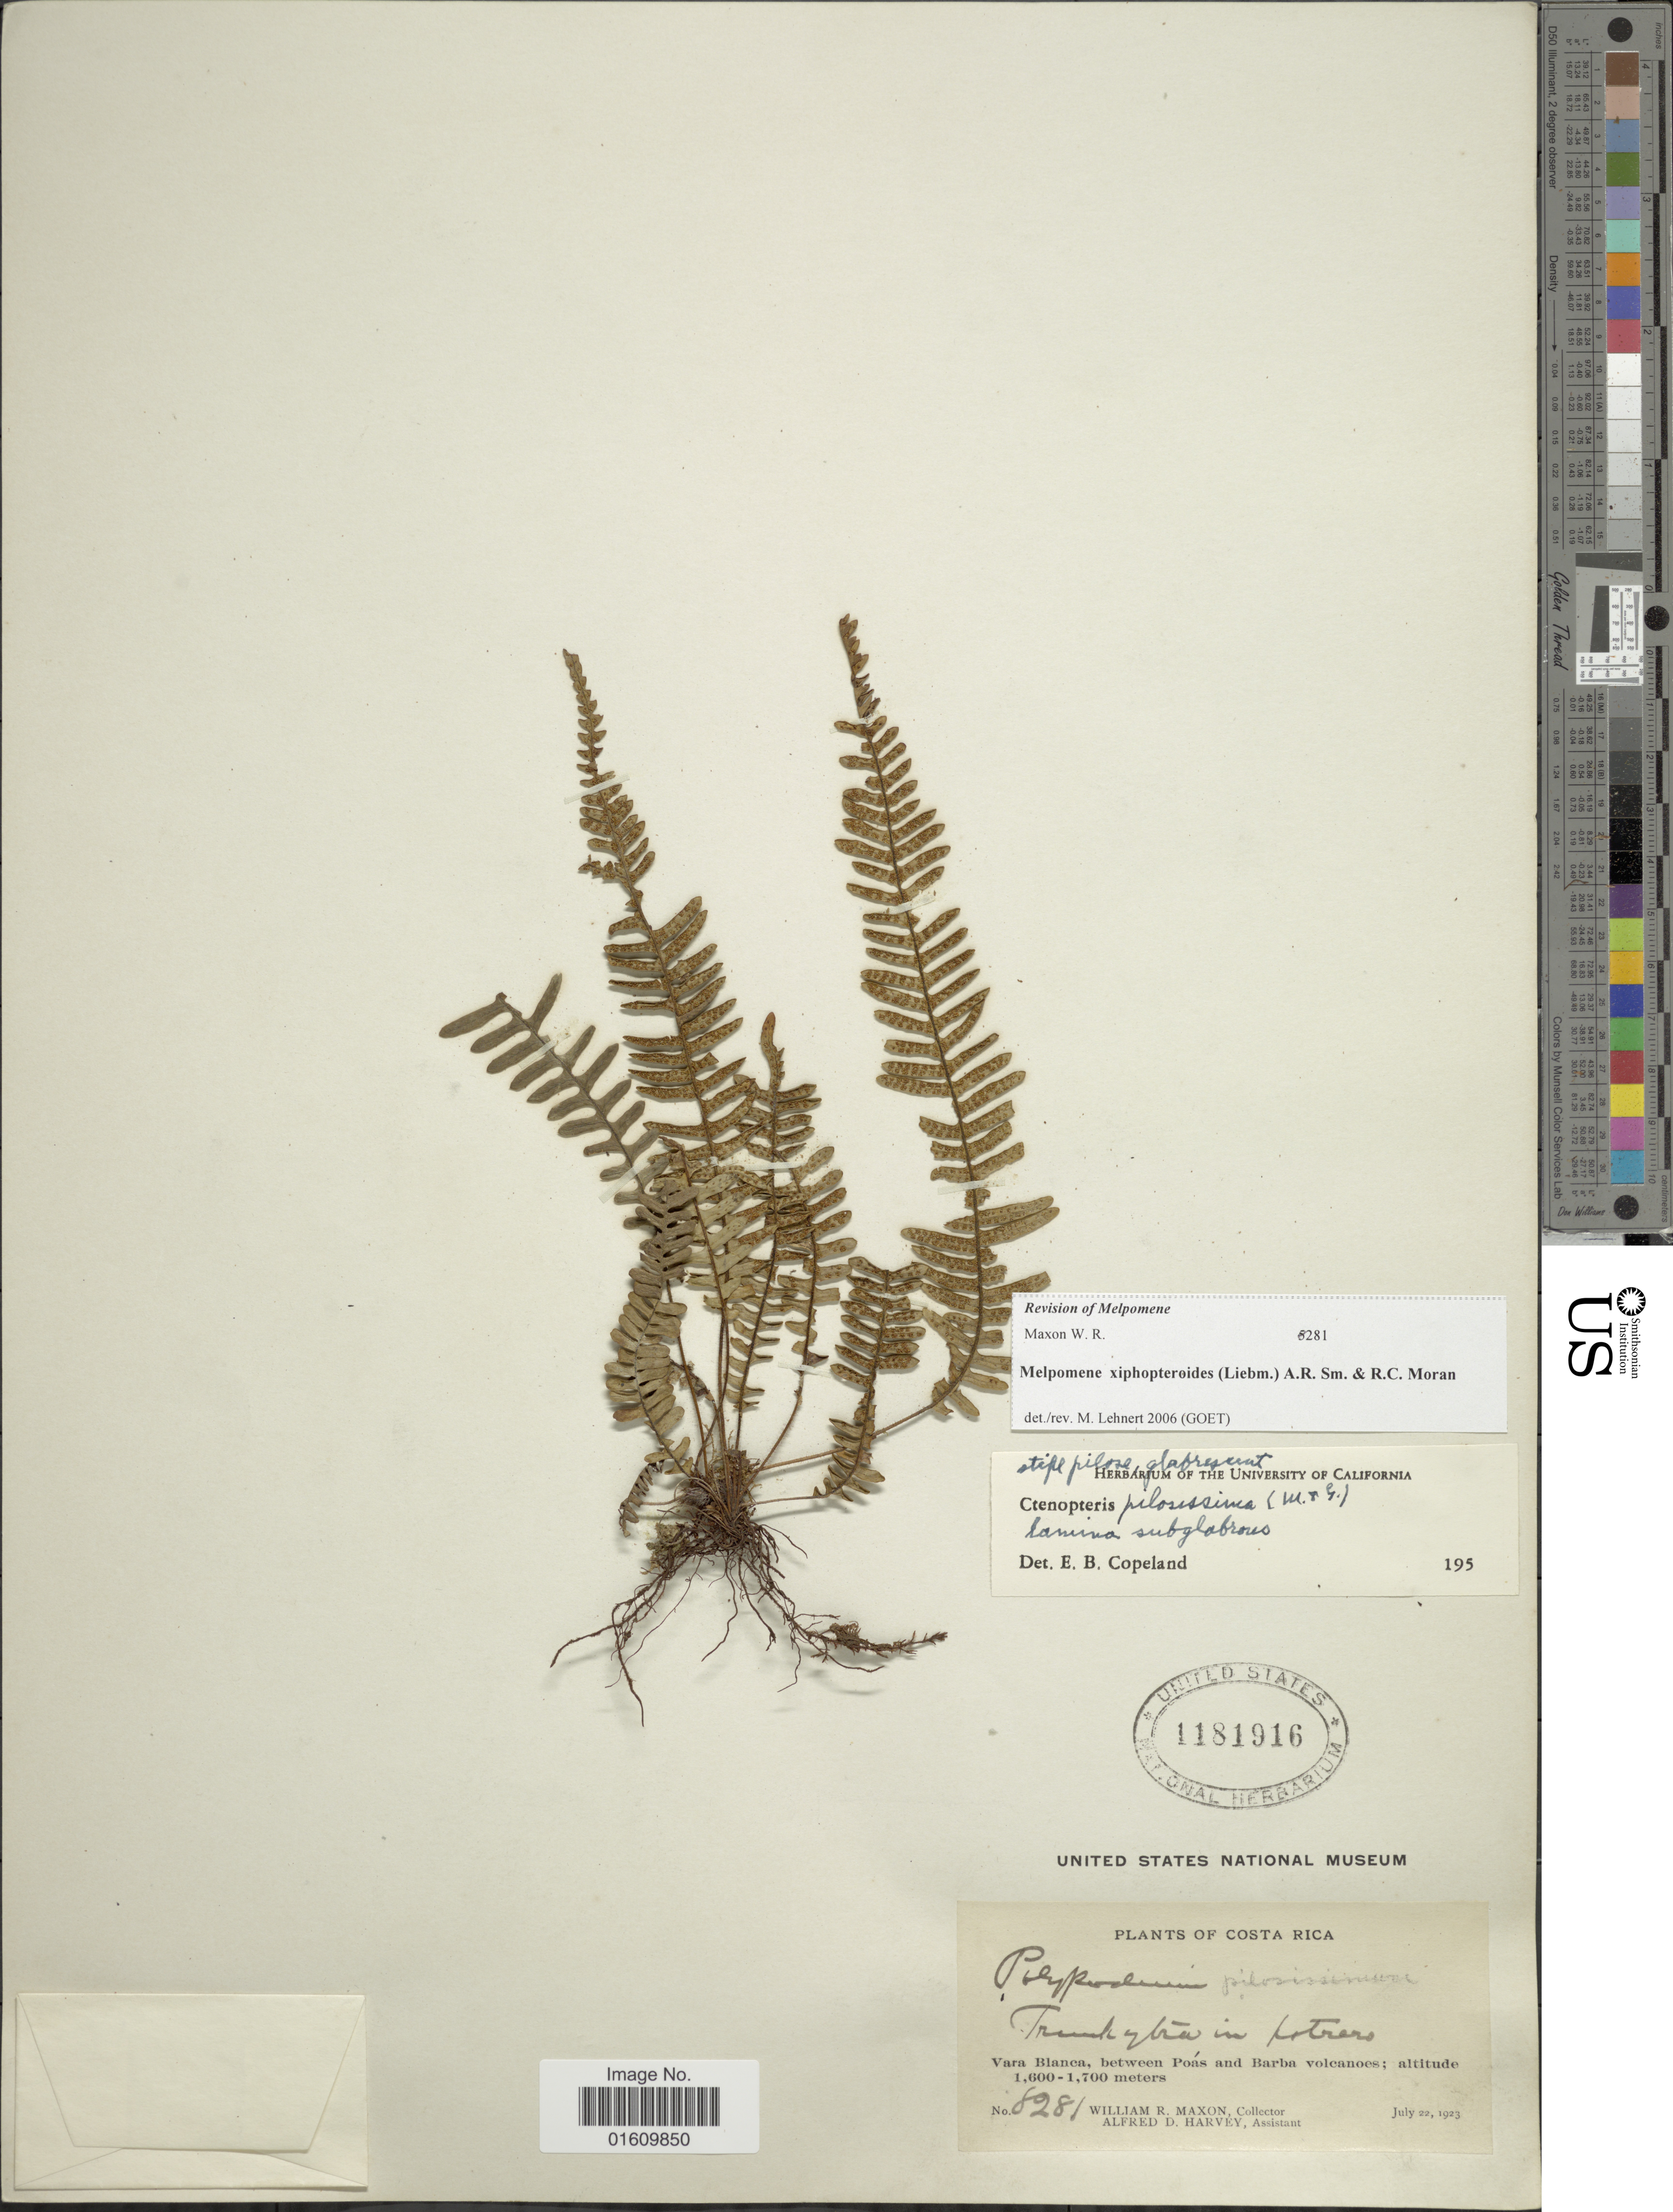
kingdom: Plantae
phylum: Tracheophyta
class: Polypodiopsida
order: Polypodiales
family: Polypodiaceae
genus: Melpomene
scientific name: Melpomene xiphopteroides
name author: (Liebm.) A.R. Sm. & R.C. Moran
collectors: W. R. Maxon & A. D. Harvey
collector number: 8281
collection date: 1923-06-22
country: Costa Rica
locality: Vara Blanca, between Poas and Barba volcanoes.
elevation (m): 1600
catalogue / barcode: US 1181916